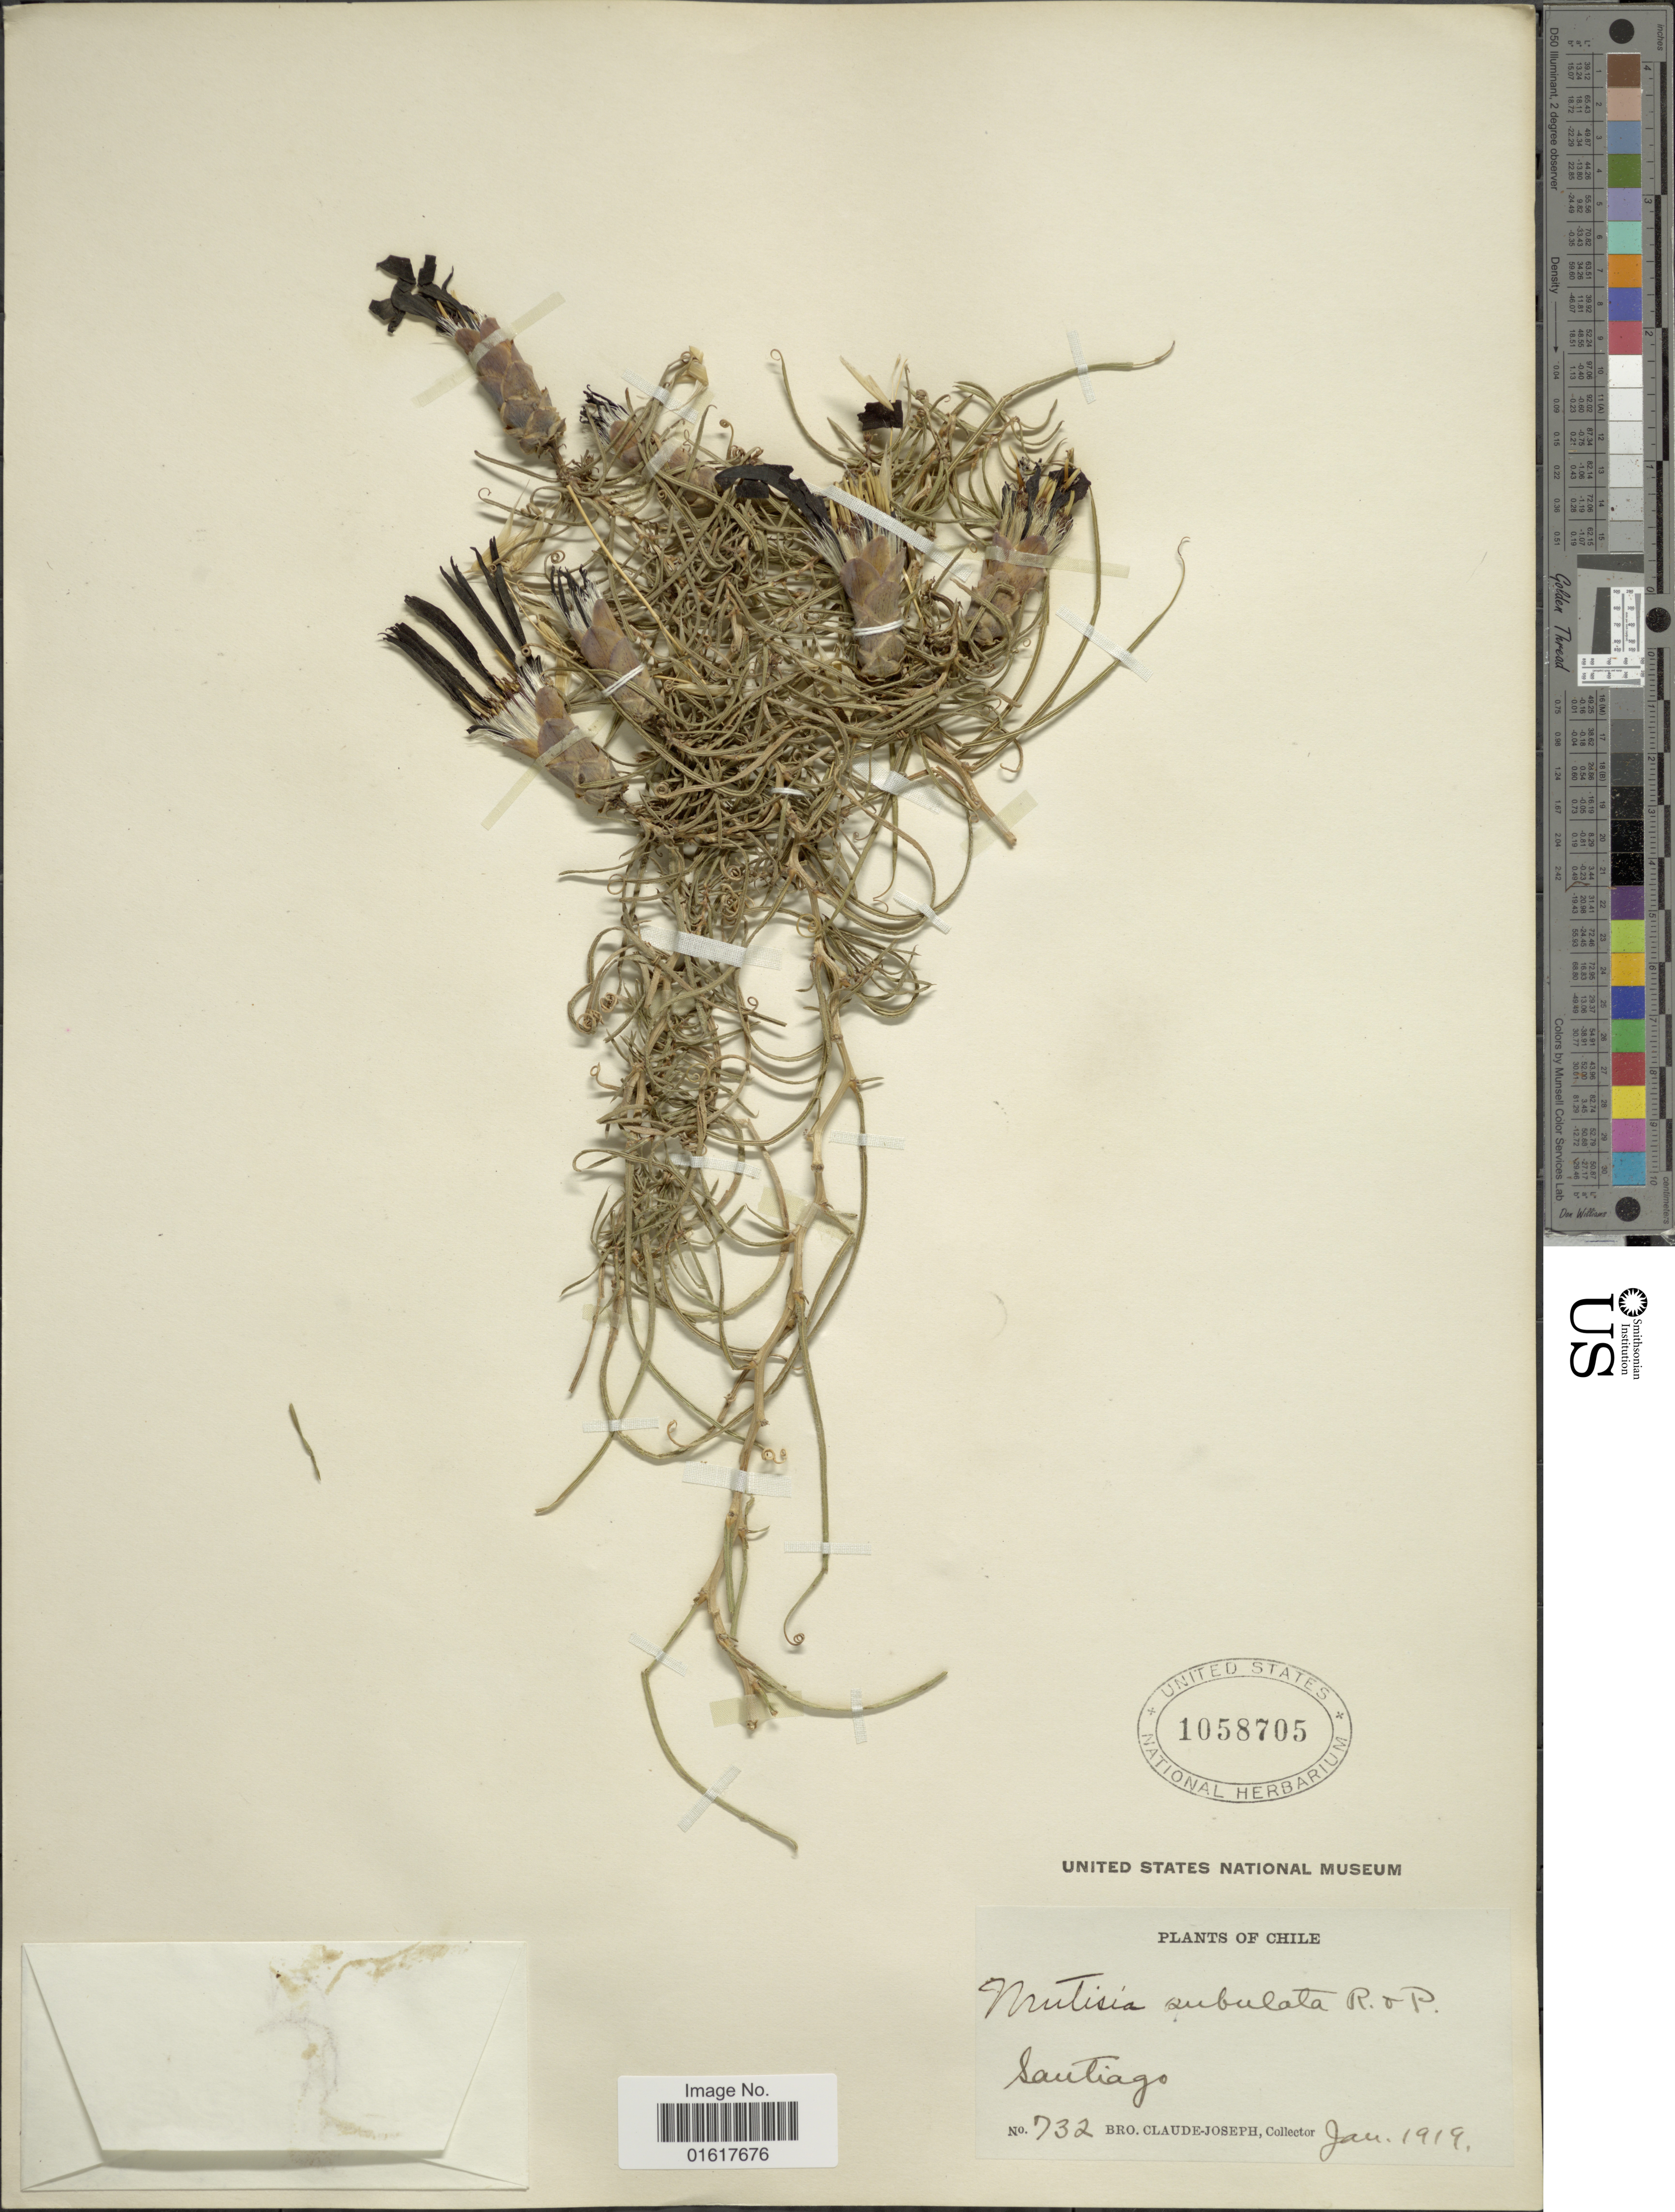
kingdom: Plantae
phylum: Tracheophyta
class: Magnoliopsida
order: Asterales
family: Asteraceae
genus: Mutisia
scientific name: Mutisia subulata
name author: Ruiz & Pav.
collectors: Bro. Claude-Joseph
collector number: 732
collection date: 1919-01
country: Chile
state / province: Región Metropolitana (RM)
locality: Santiago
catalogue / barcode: US 1058705